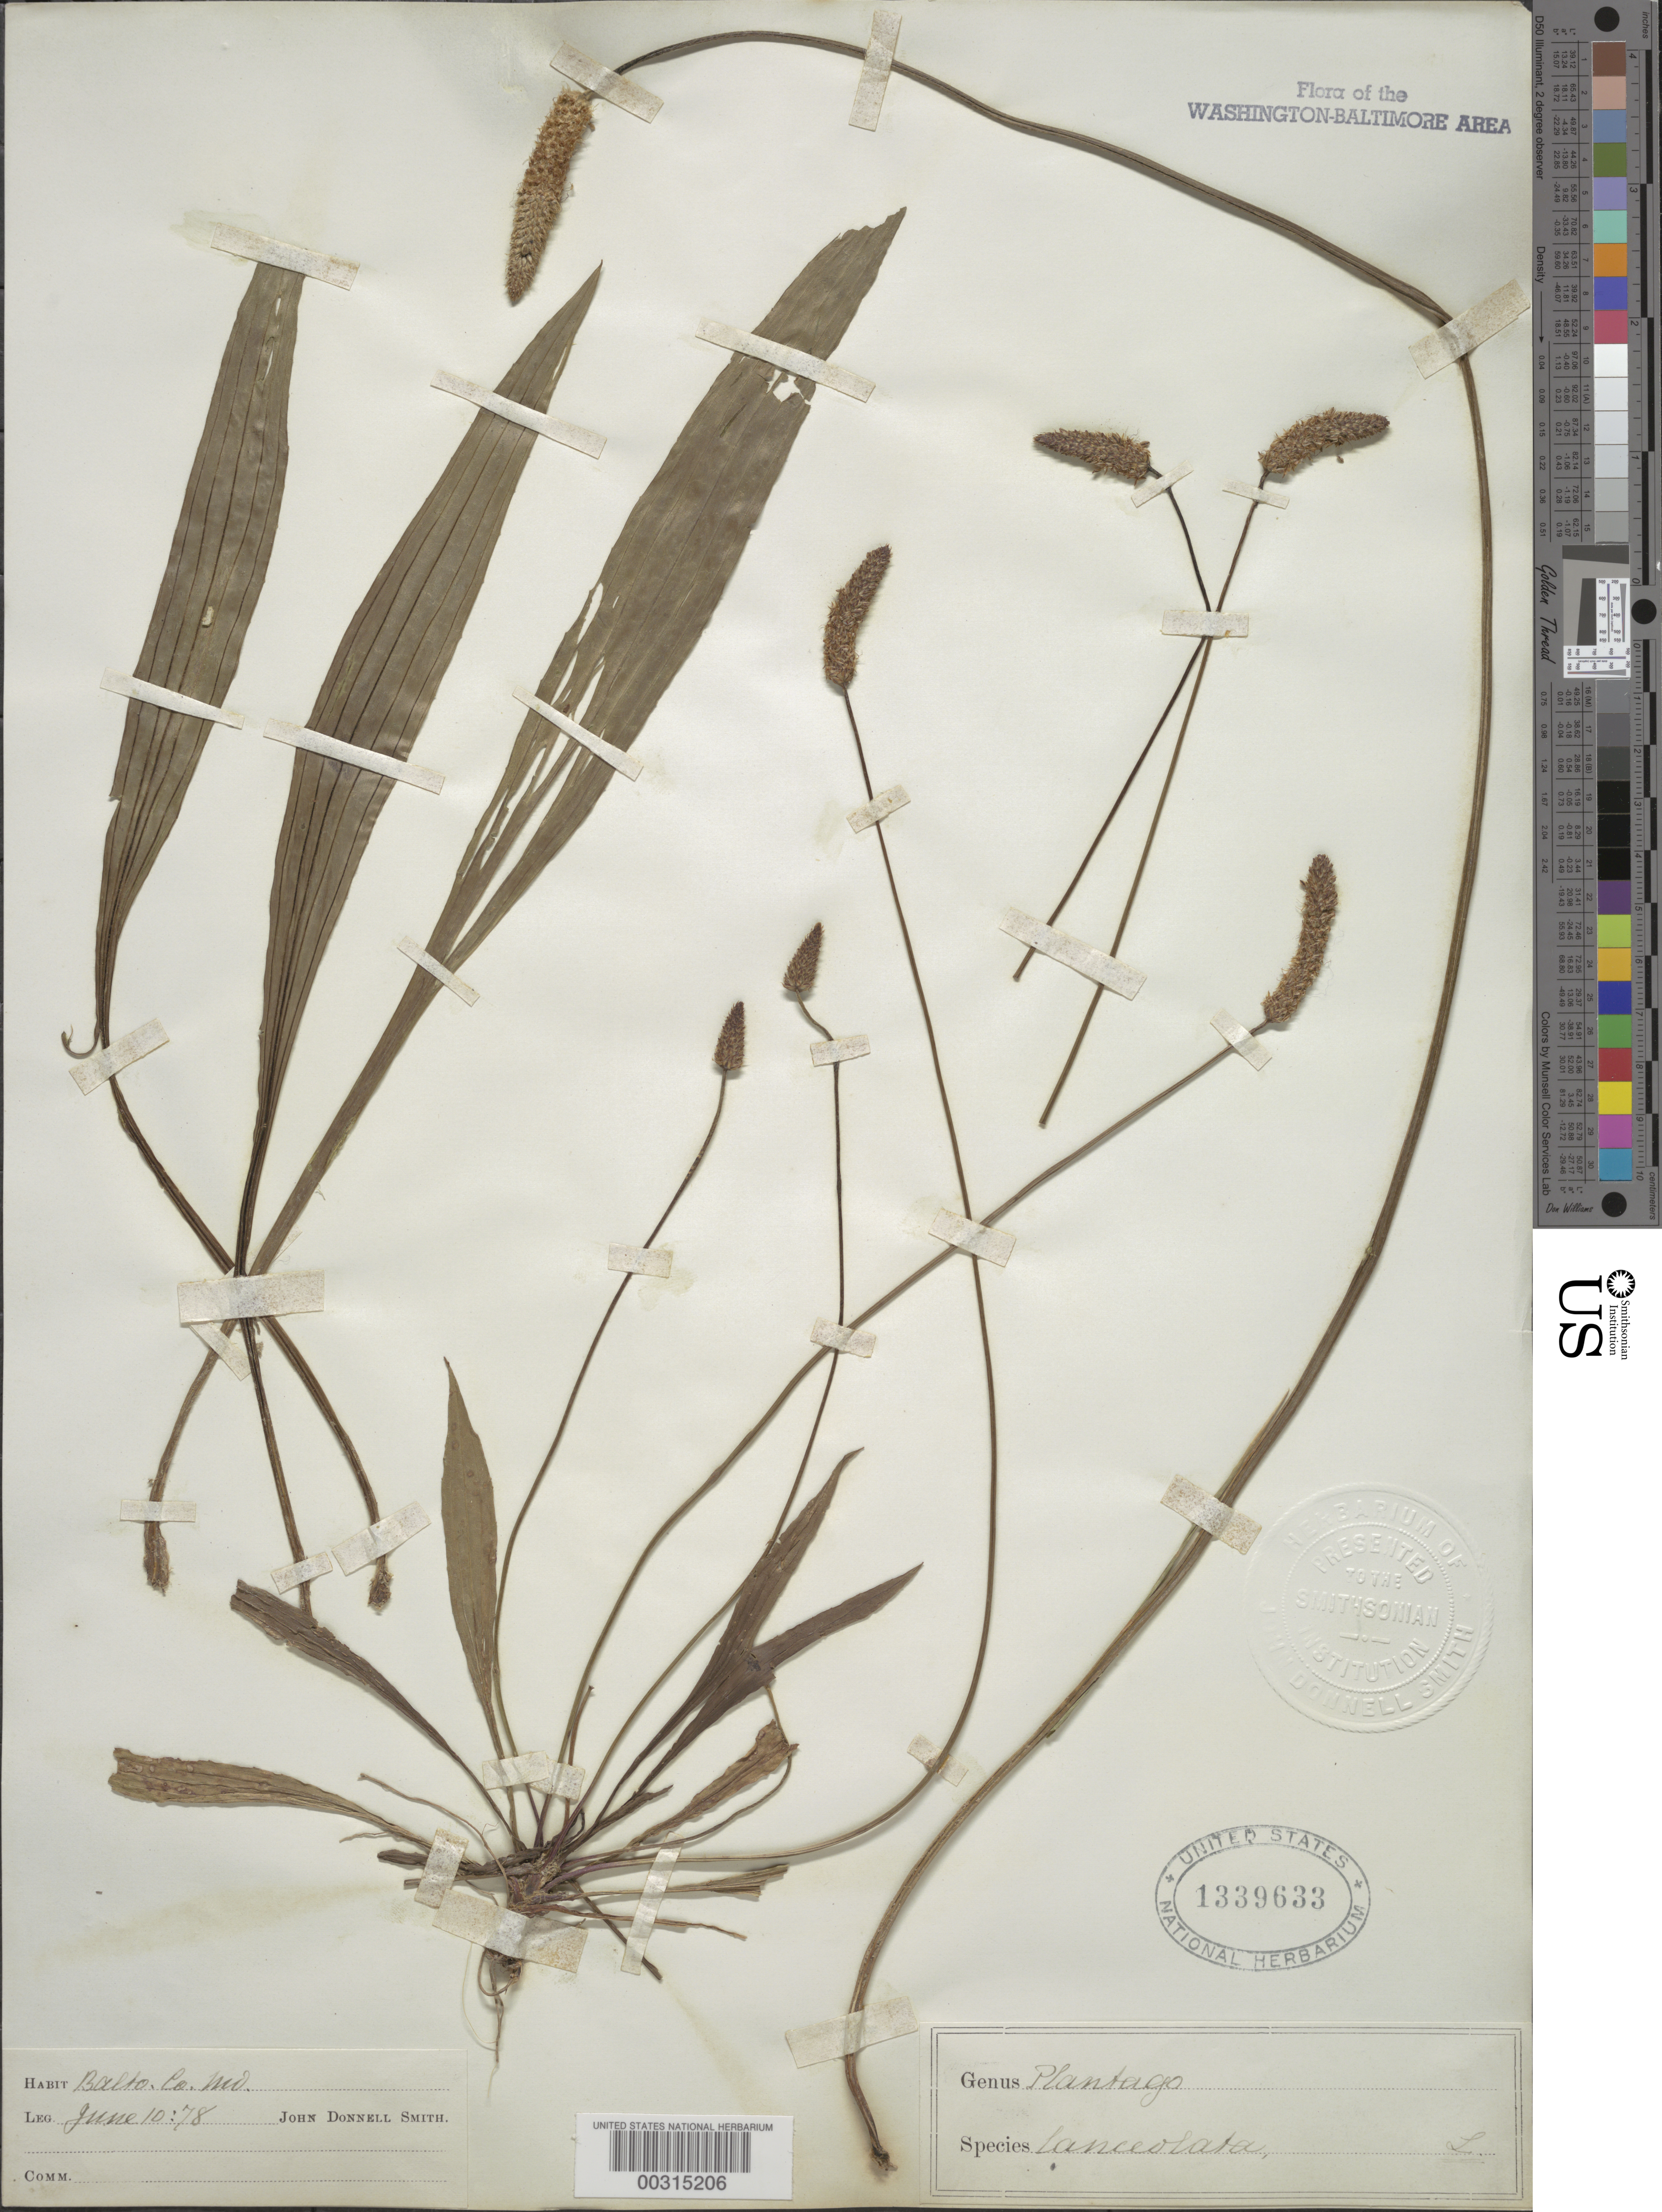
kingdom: Plantae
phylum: Tracheophyta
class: Magnoliopsida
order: Lamiales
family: Plantaginaceae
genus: Plantago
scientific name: Plantago lanceolata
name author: L.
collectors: J. Donnell Smith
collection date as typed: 10 Jun 1878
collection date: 1878-06-10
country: United States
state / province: Maryland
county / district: Baltimore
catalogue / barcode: US 1339633